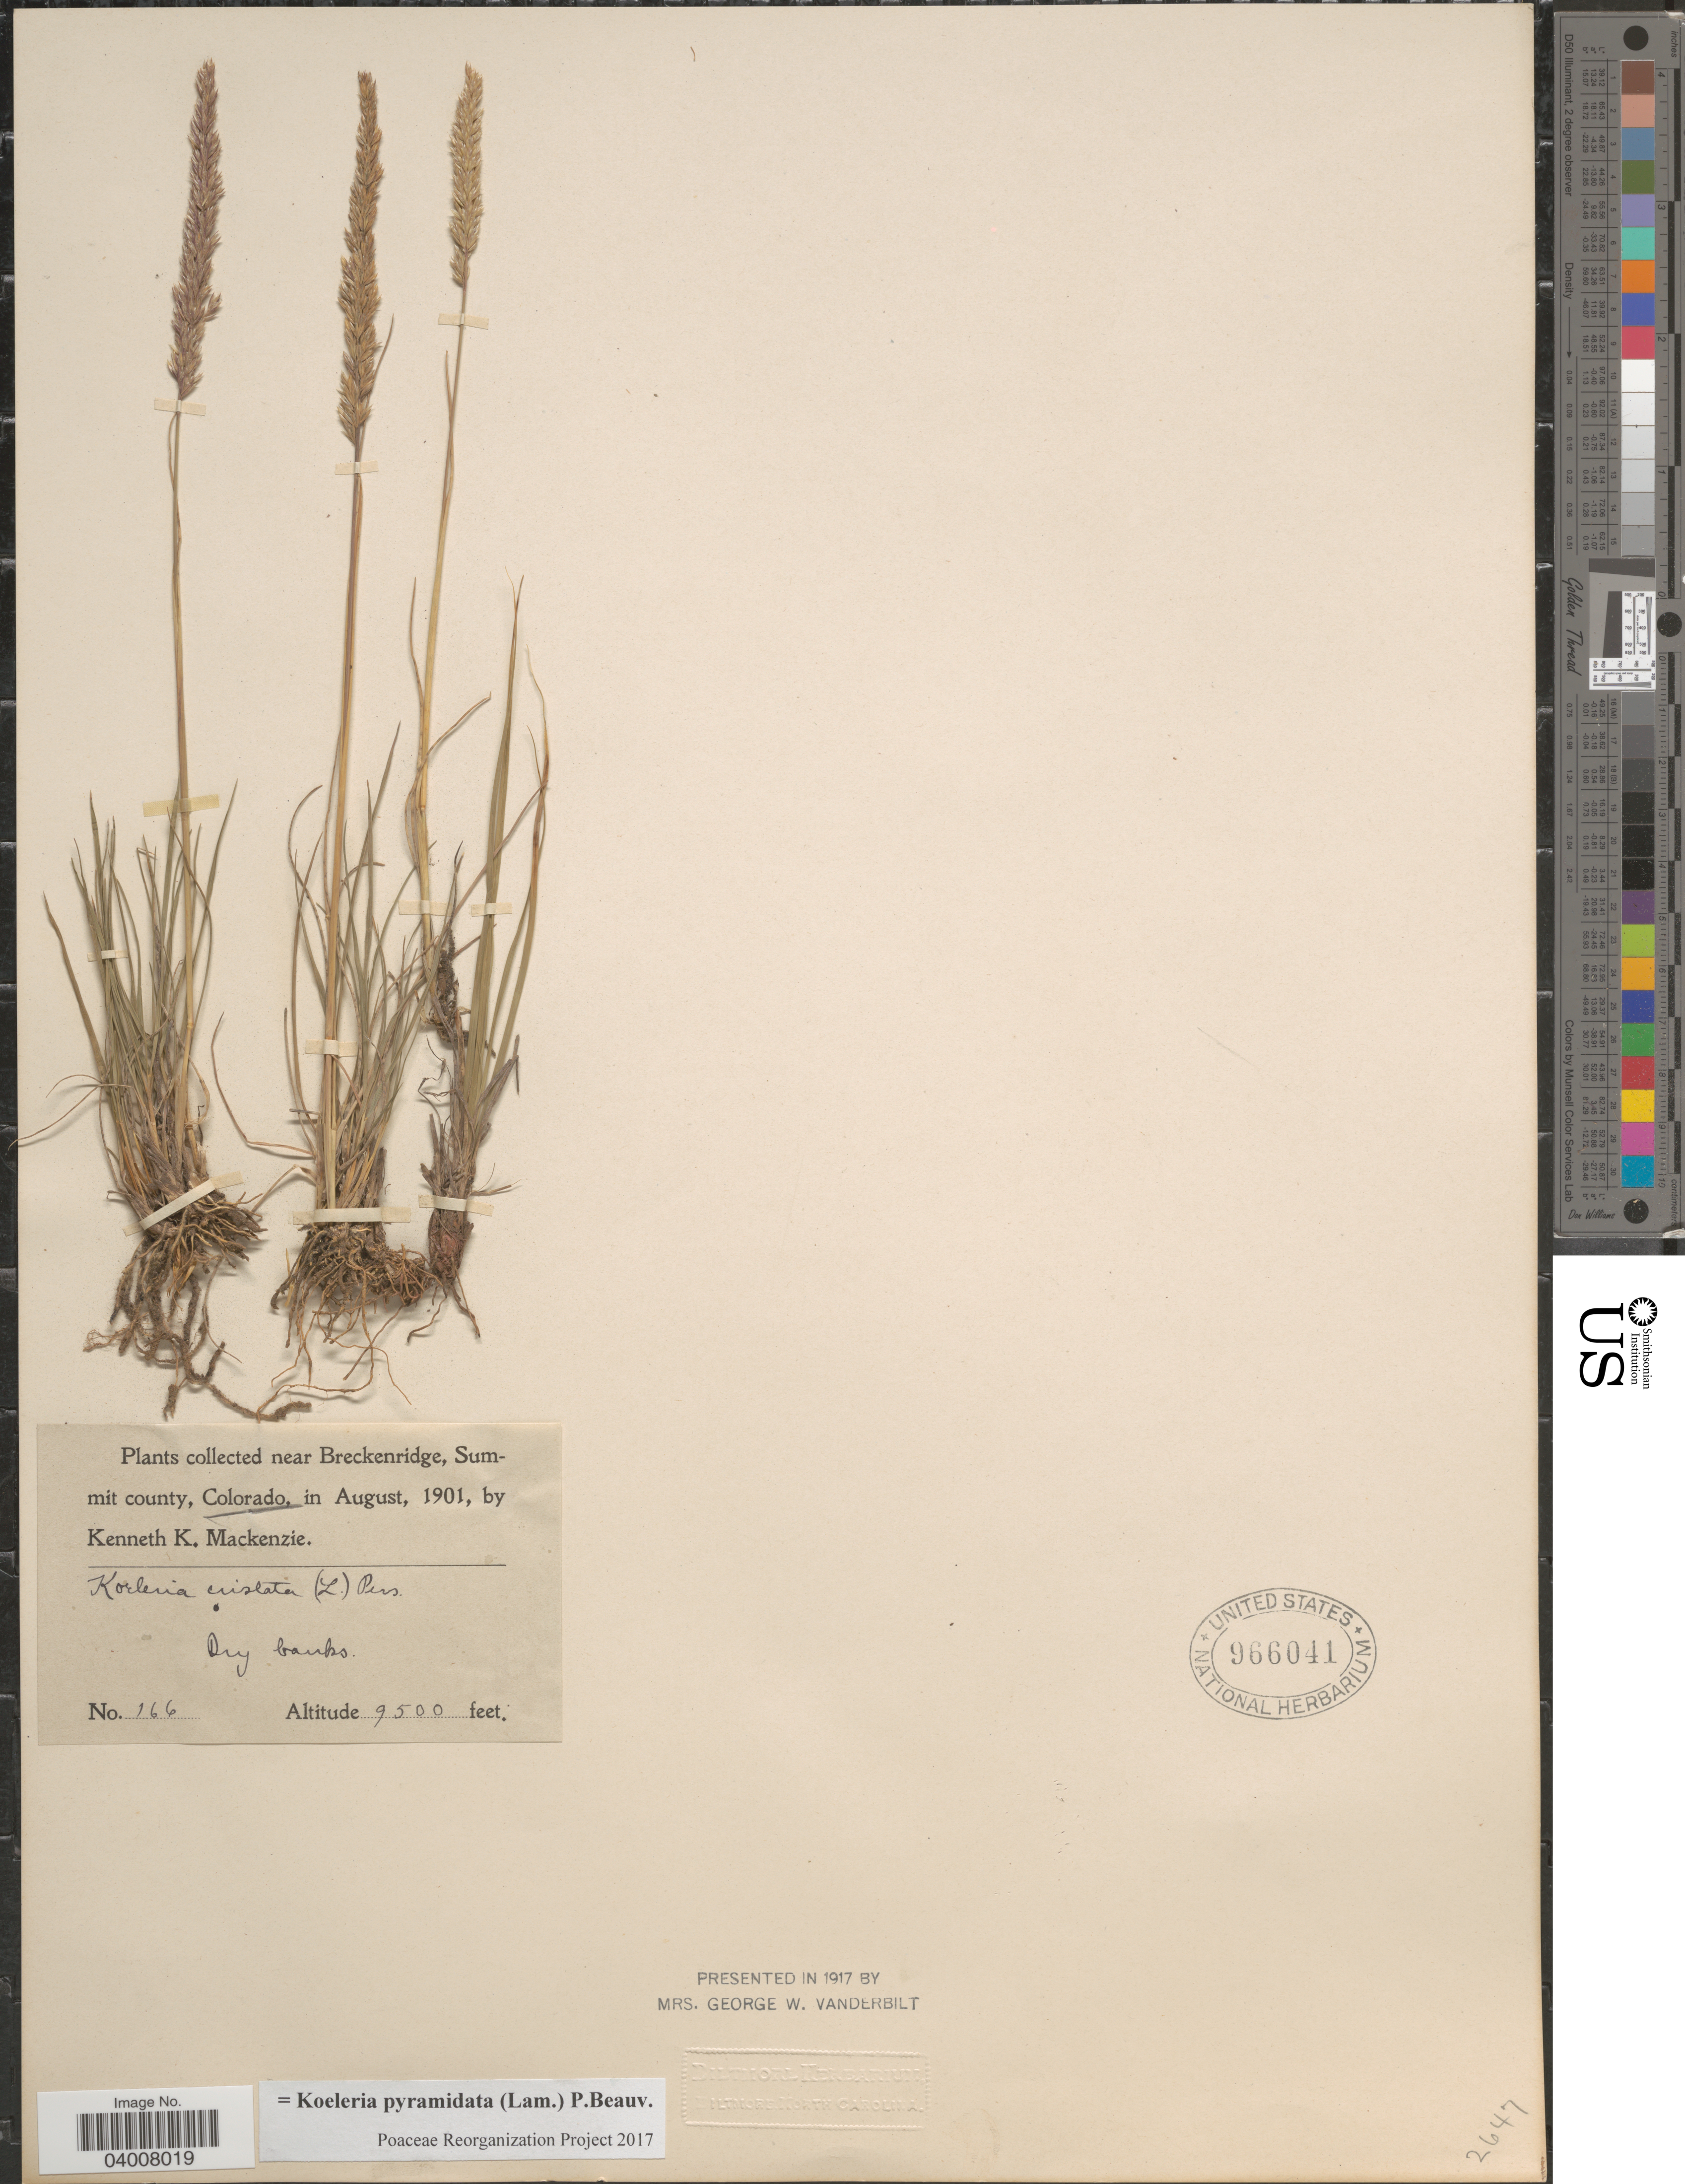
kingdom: Plantae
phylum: Tracheophyta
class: Liliopsida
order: Poales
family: Poaceae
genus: Koeleria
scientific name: Koeleria pyramidata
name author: (Lam.) P. Beauv.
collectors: K. K. Mackenzie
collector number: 166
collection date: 1901-08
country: United States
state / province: Colorado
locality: Near Breckenridge, Summit county. Dry banks.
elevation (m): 2896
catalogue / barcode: US 966041